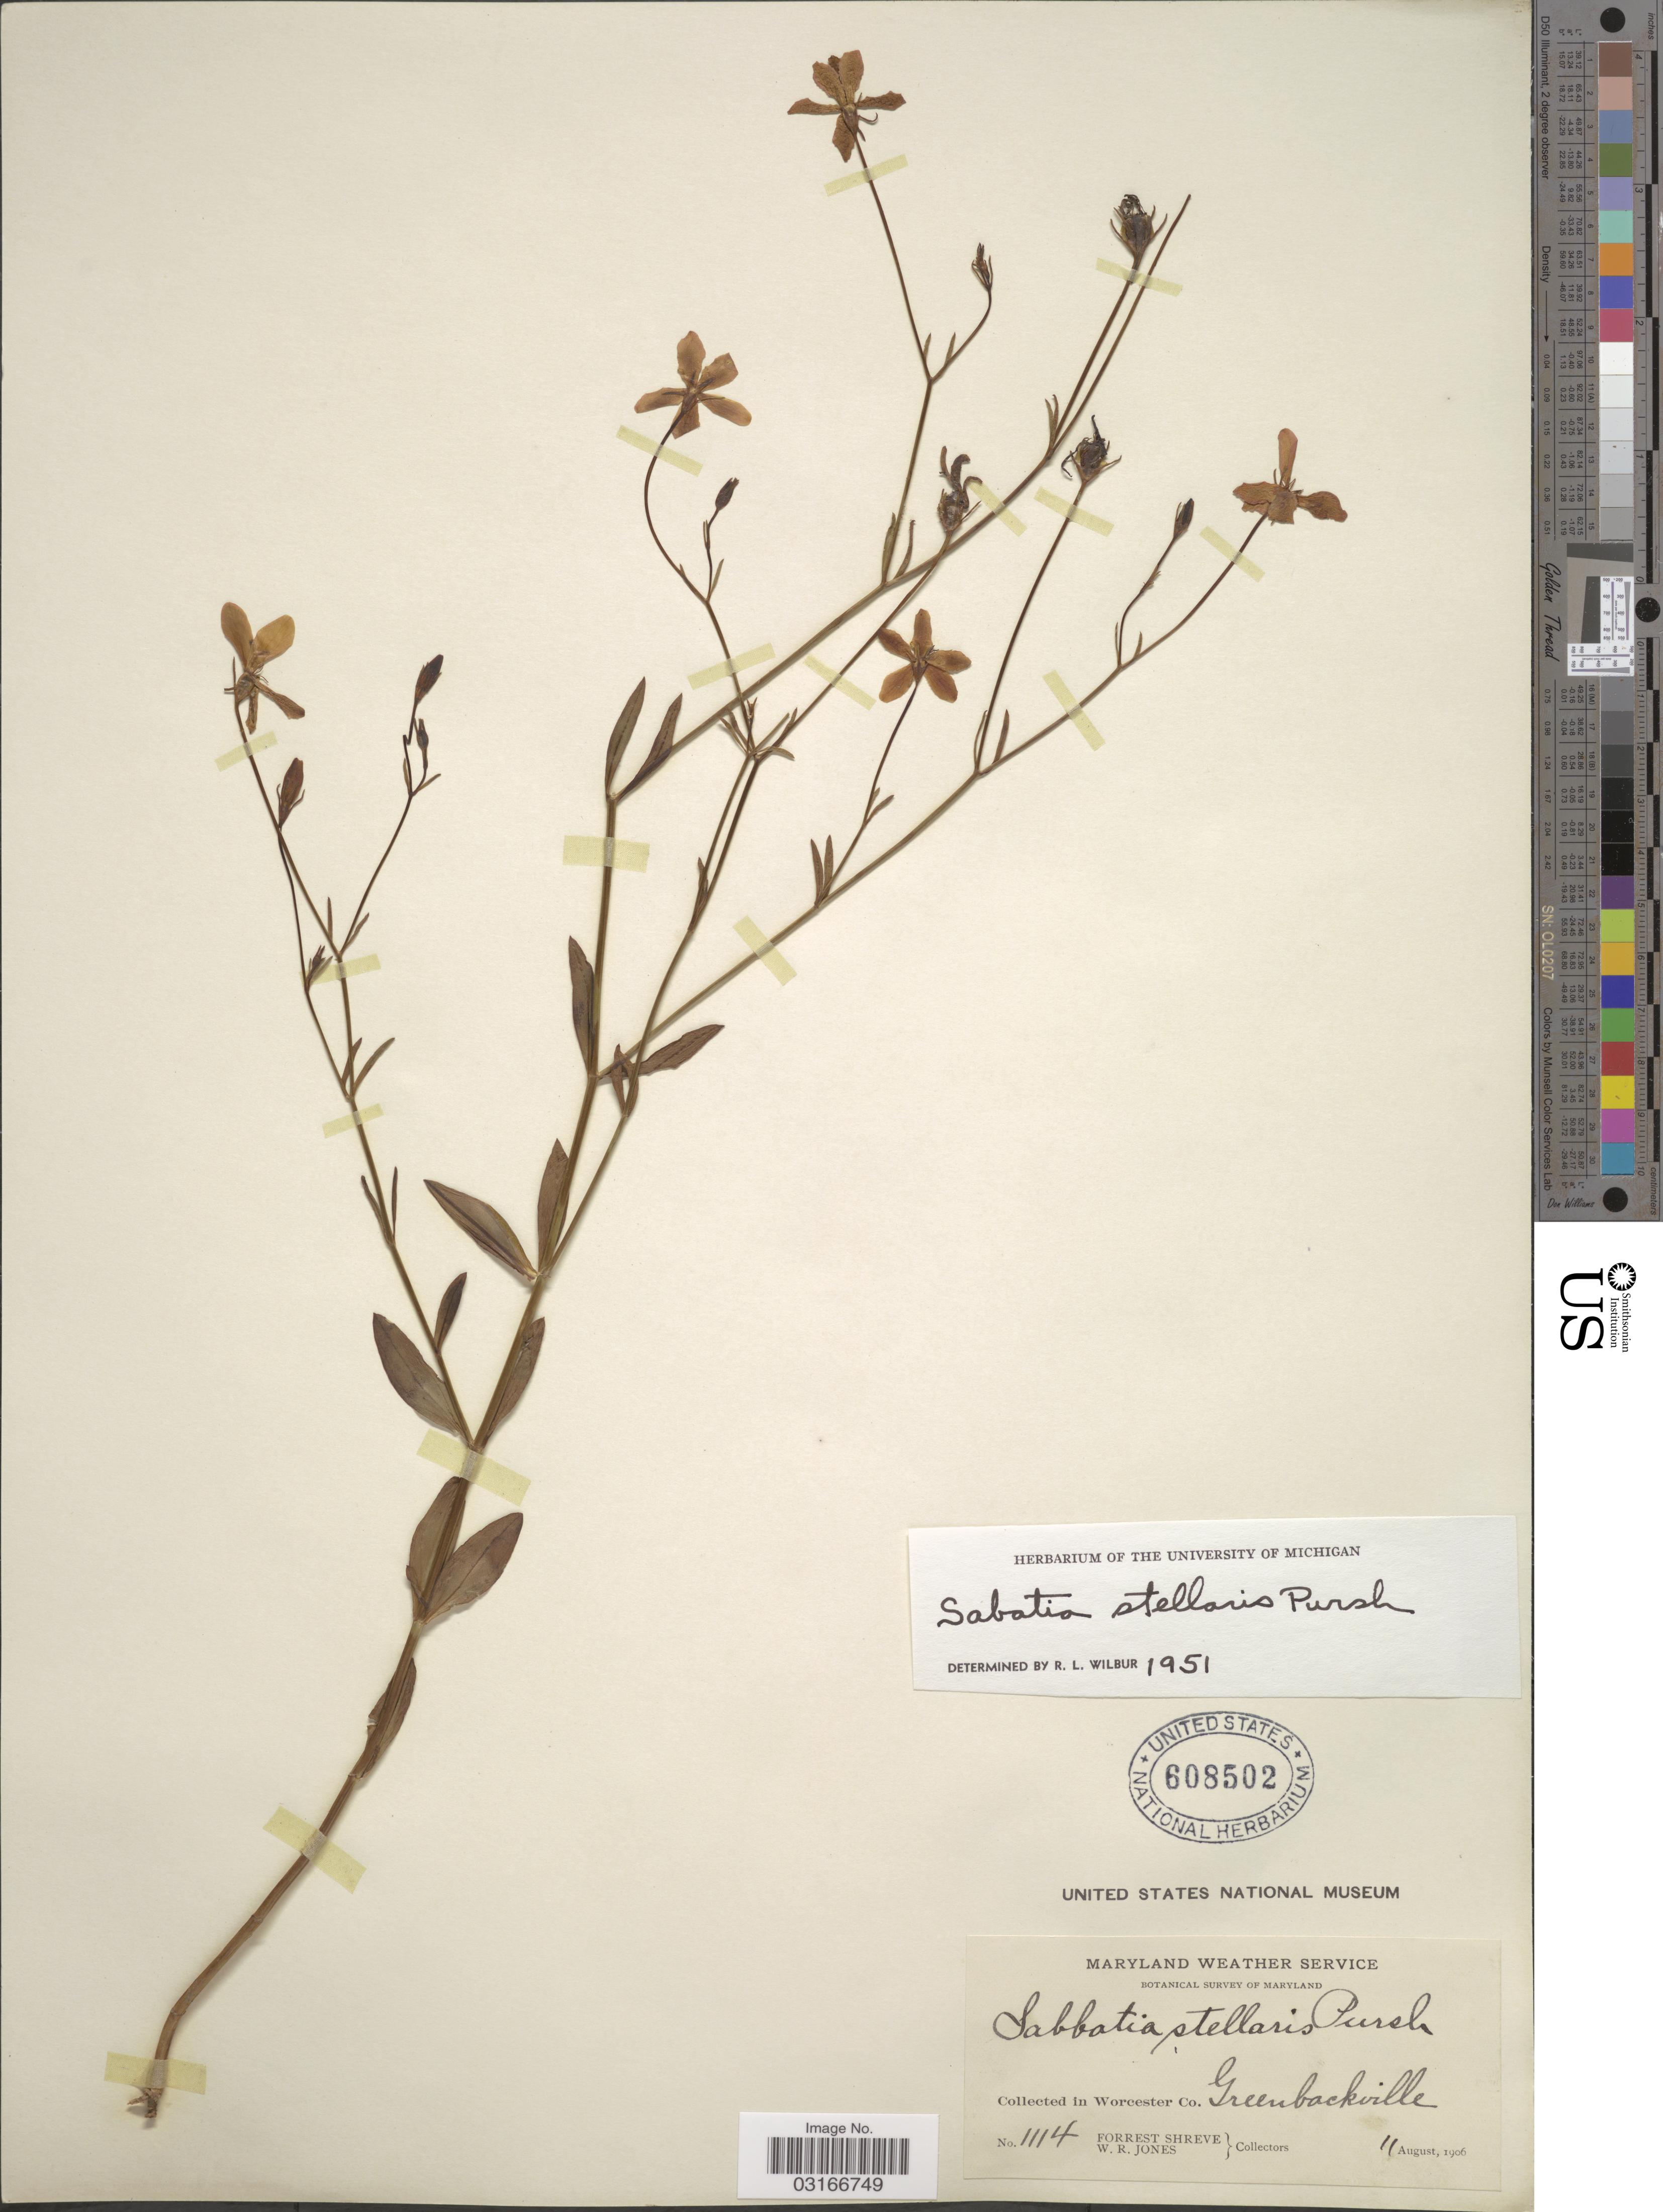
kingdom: Plantae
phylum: Tracheophyta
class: Magnoliopsida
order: Gentianales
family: Gentianaceae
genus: Sabatia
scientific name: Sabatia stellaris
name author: Pursh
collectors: F. Shreve & W. R. Jones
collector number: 1114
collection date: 1906-08-11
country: United States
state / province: Maryland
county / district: Worcester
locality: Maryland Weather Service. In Worcester Co. Greenbackville.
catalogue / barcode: US 608502